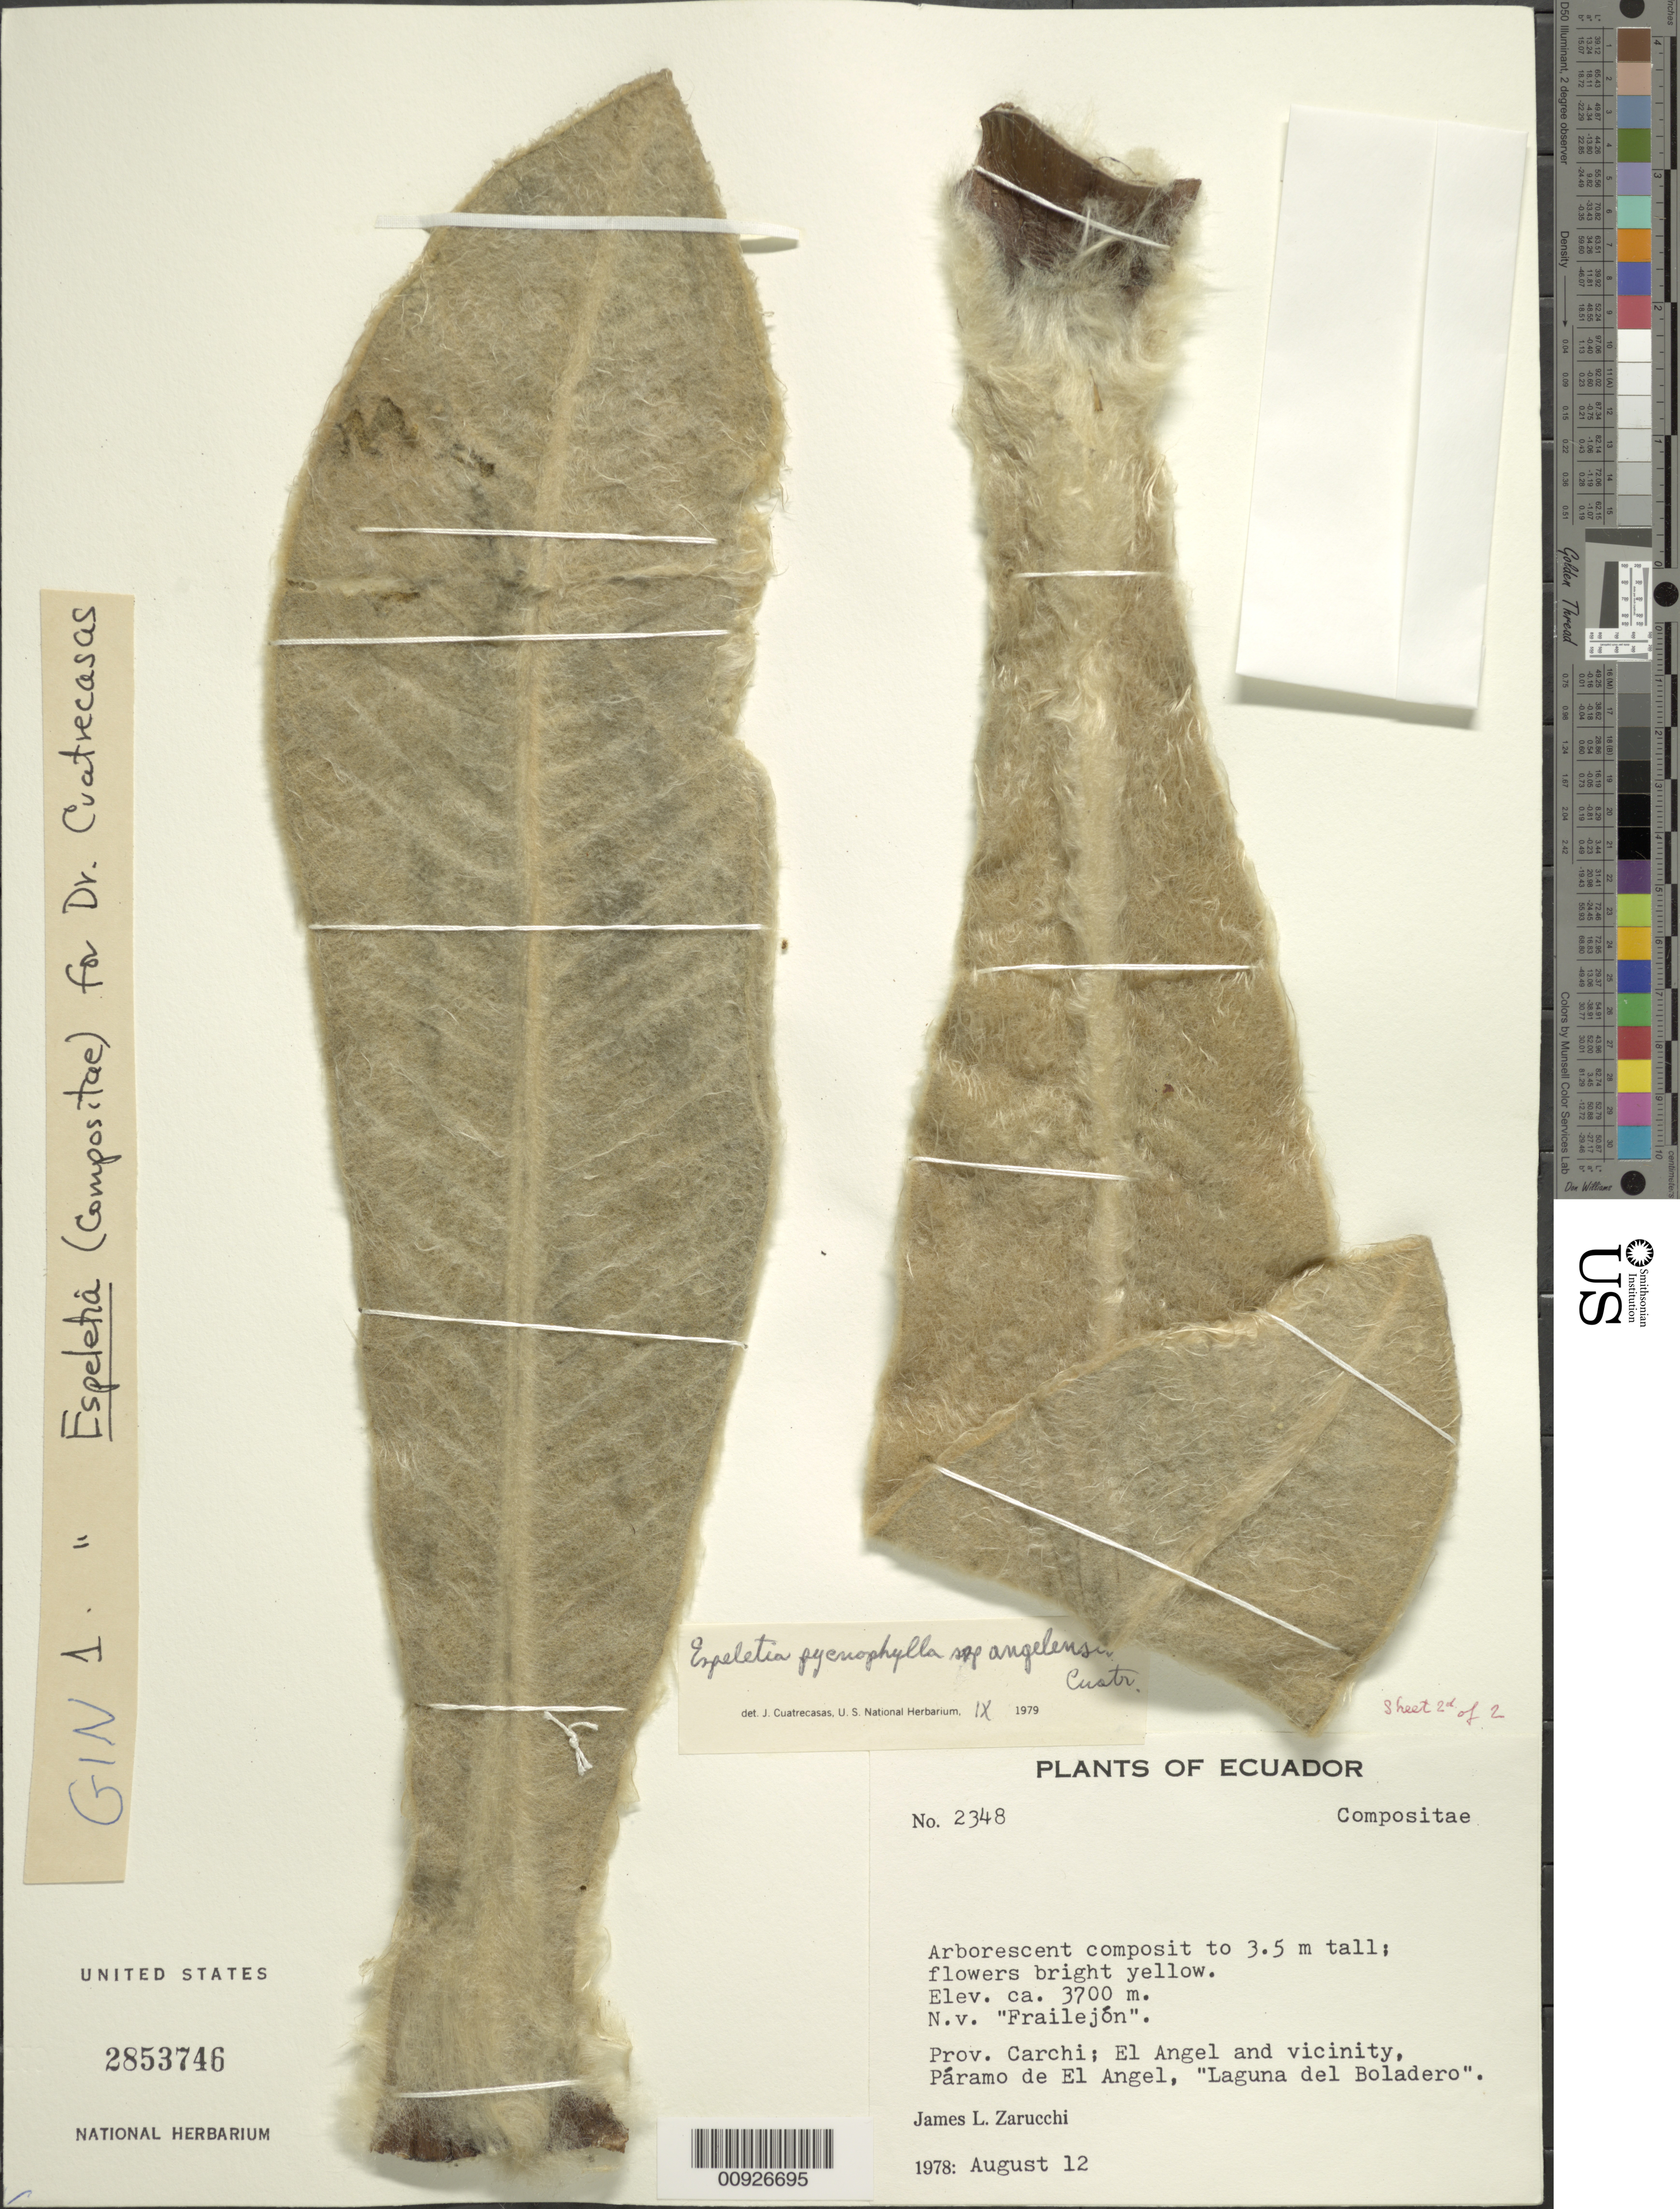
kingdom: Plantae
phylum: Tracheophyta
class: Magnoliopsida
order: Asterales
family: Asteraceae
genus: Espeletia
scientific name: Espeletia pycnophylla subsp. angelensis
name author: Cuatrec.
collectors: J. L. Zarucchi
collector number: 2348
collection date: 1978-08-12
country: Ecuador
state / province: Carchi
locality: P. del Ángel. El Ángel and vicinity. Laguna del Voladero.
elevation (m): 3700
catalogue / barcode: US 2853746